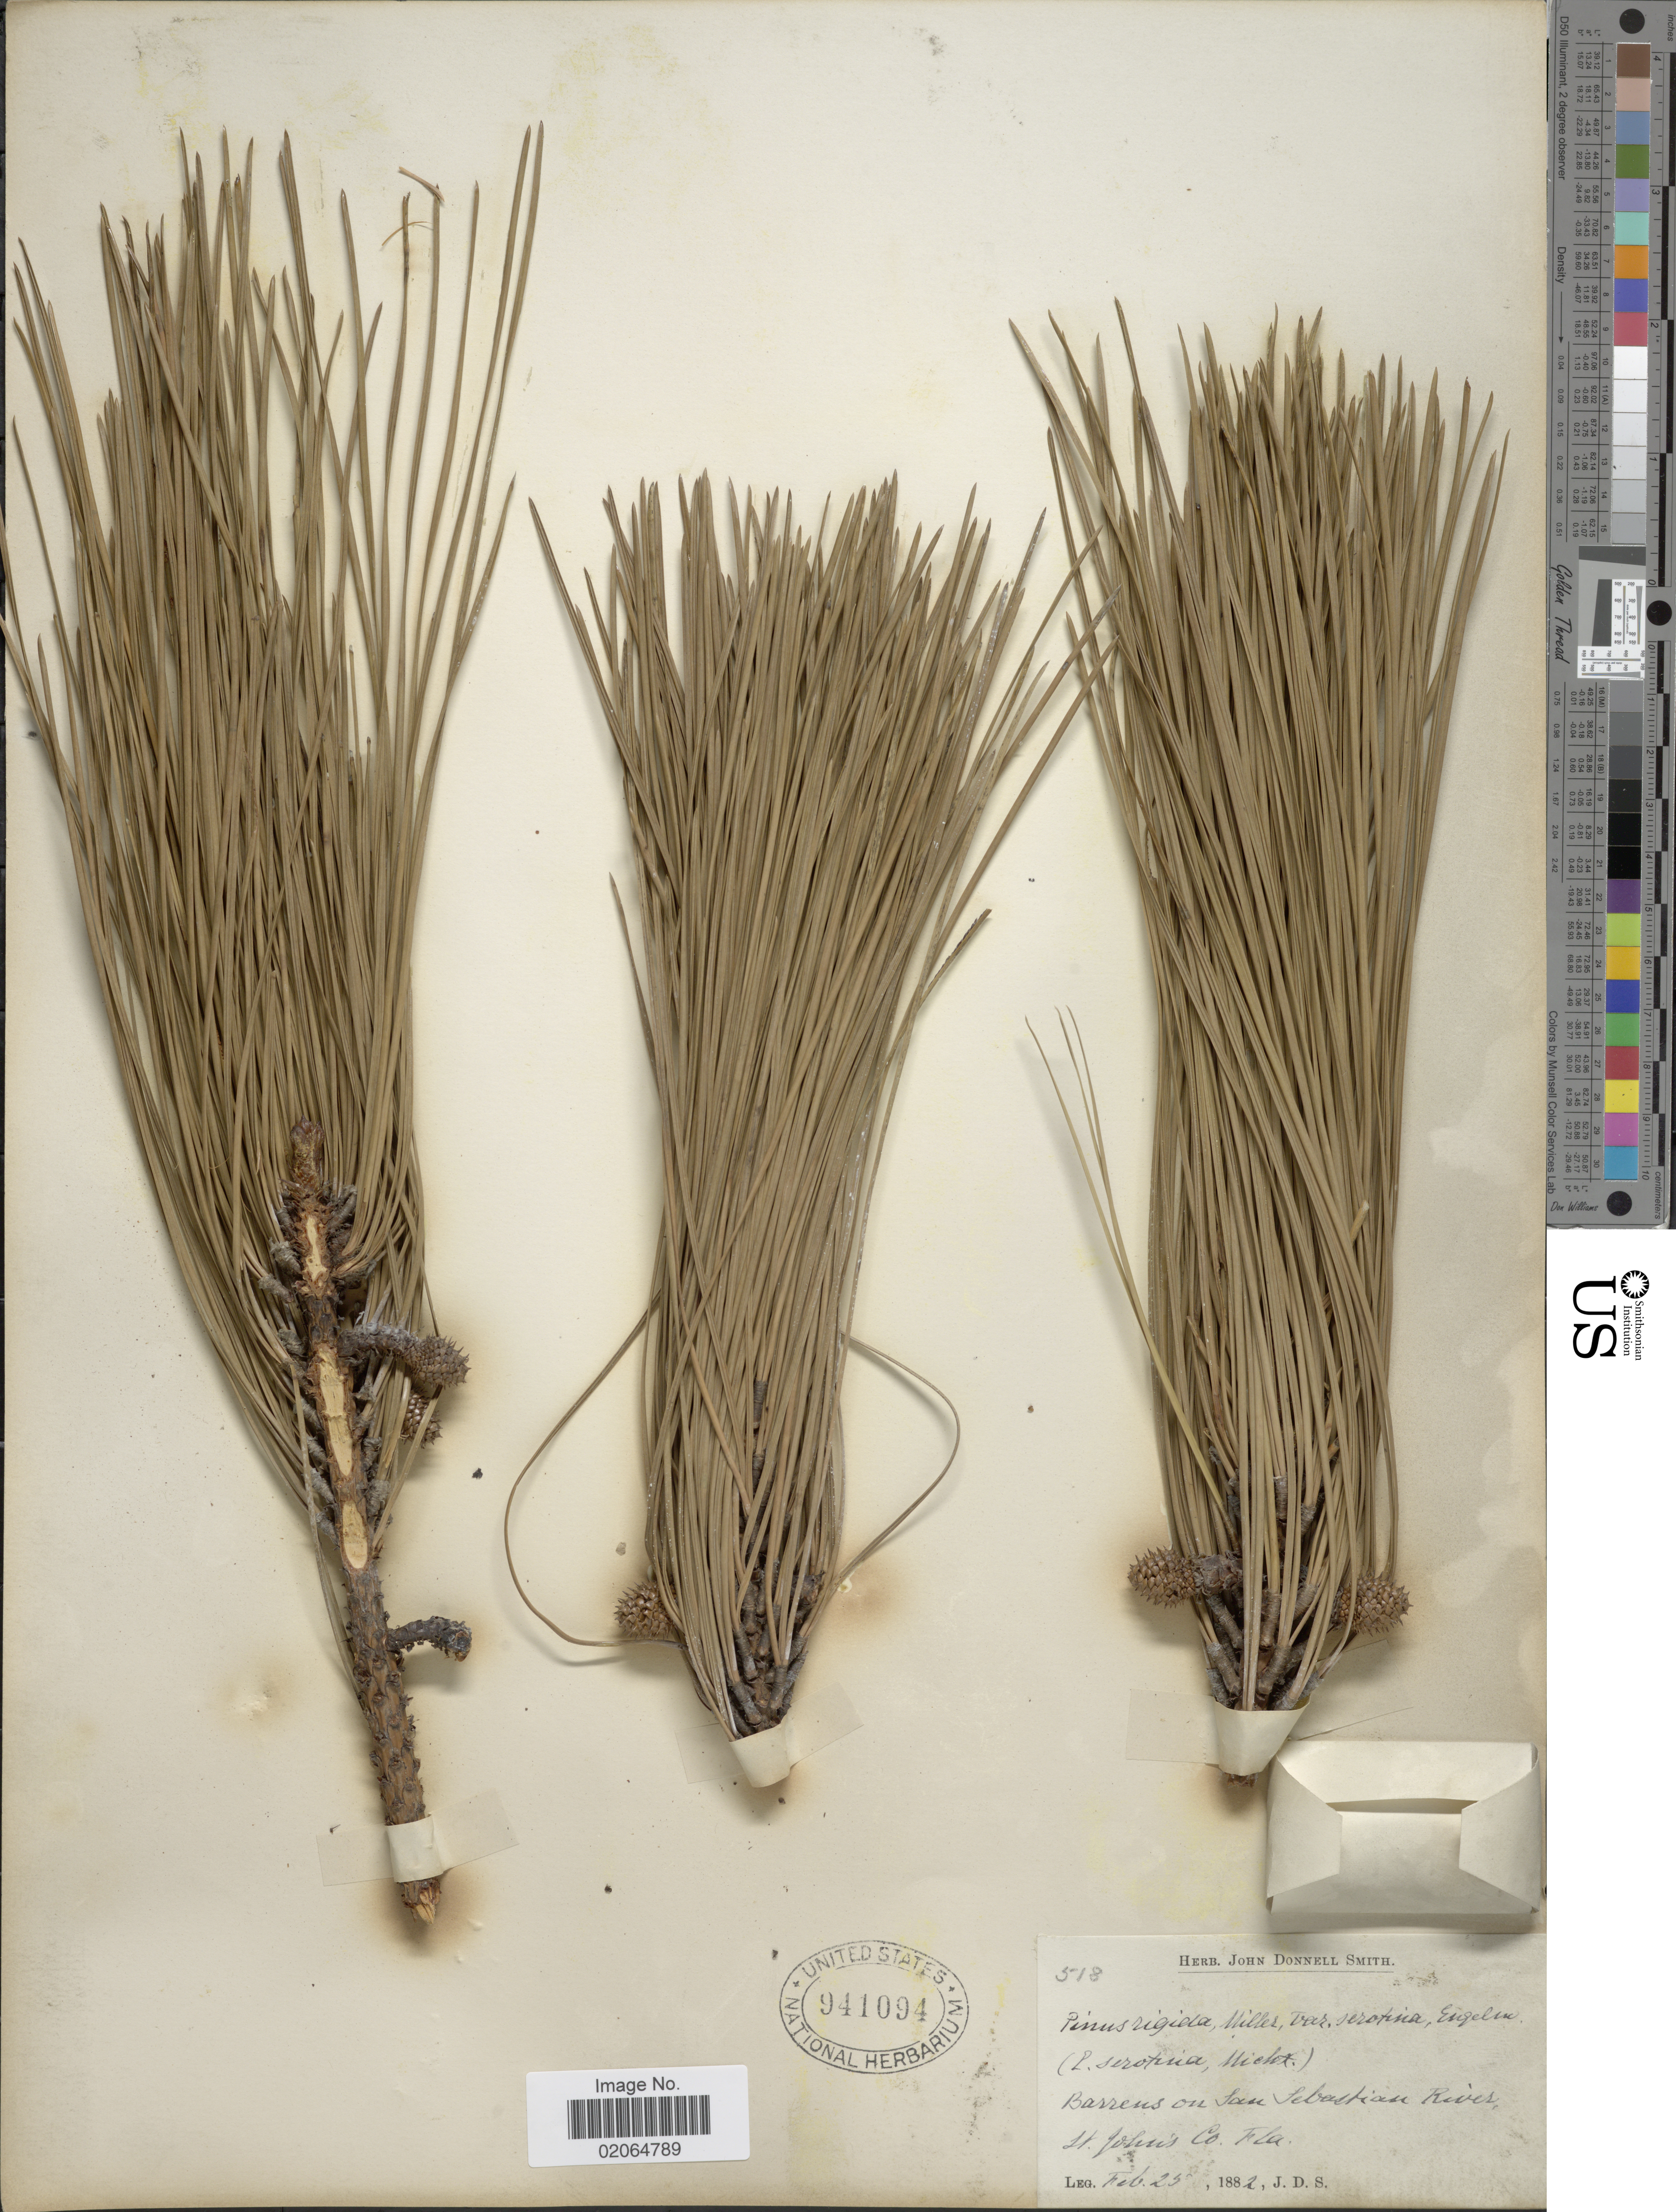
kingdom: Plantae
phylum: Tracheophyta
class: Pinopsida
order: Pinales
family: Pinaceae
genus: Pinus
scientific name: Pinus serotina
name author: Michx.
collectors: J. Donnell Smith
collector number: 518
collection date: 1882-02-25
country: United States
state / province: Florida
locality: Barrens on San Sebastian River, St. John's Co.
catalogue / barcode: US 941094